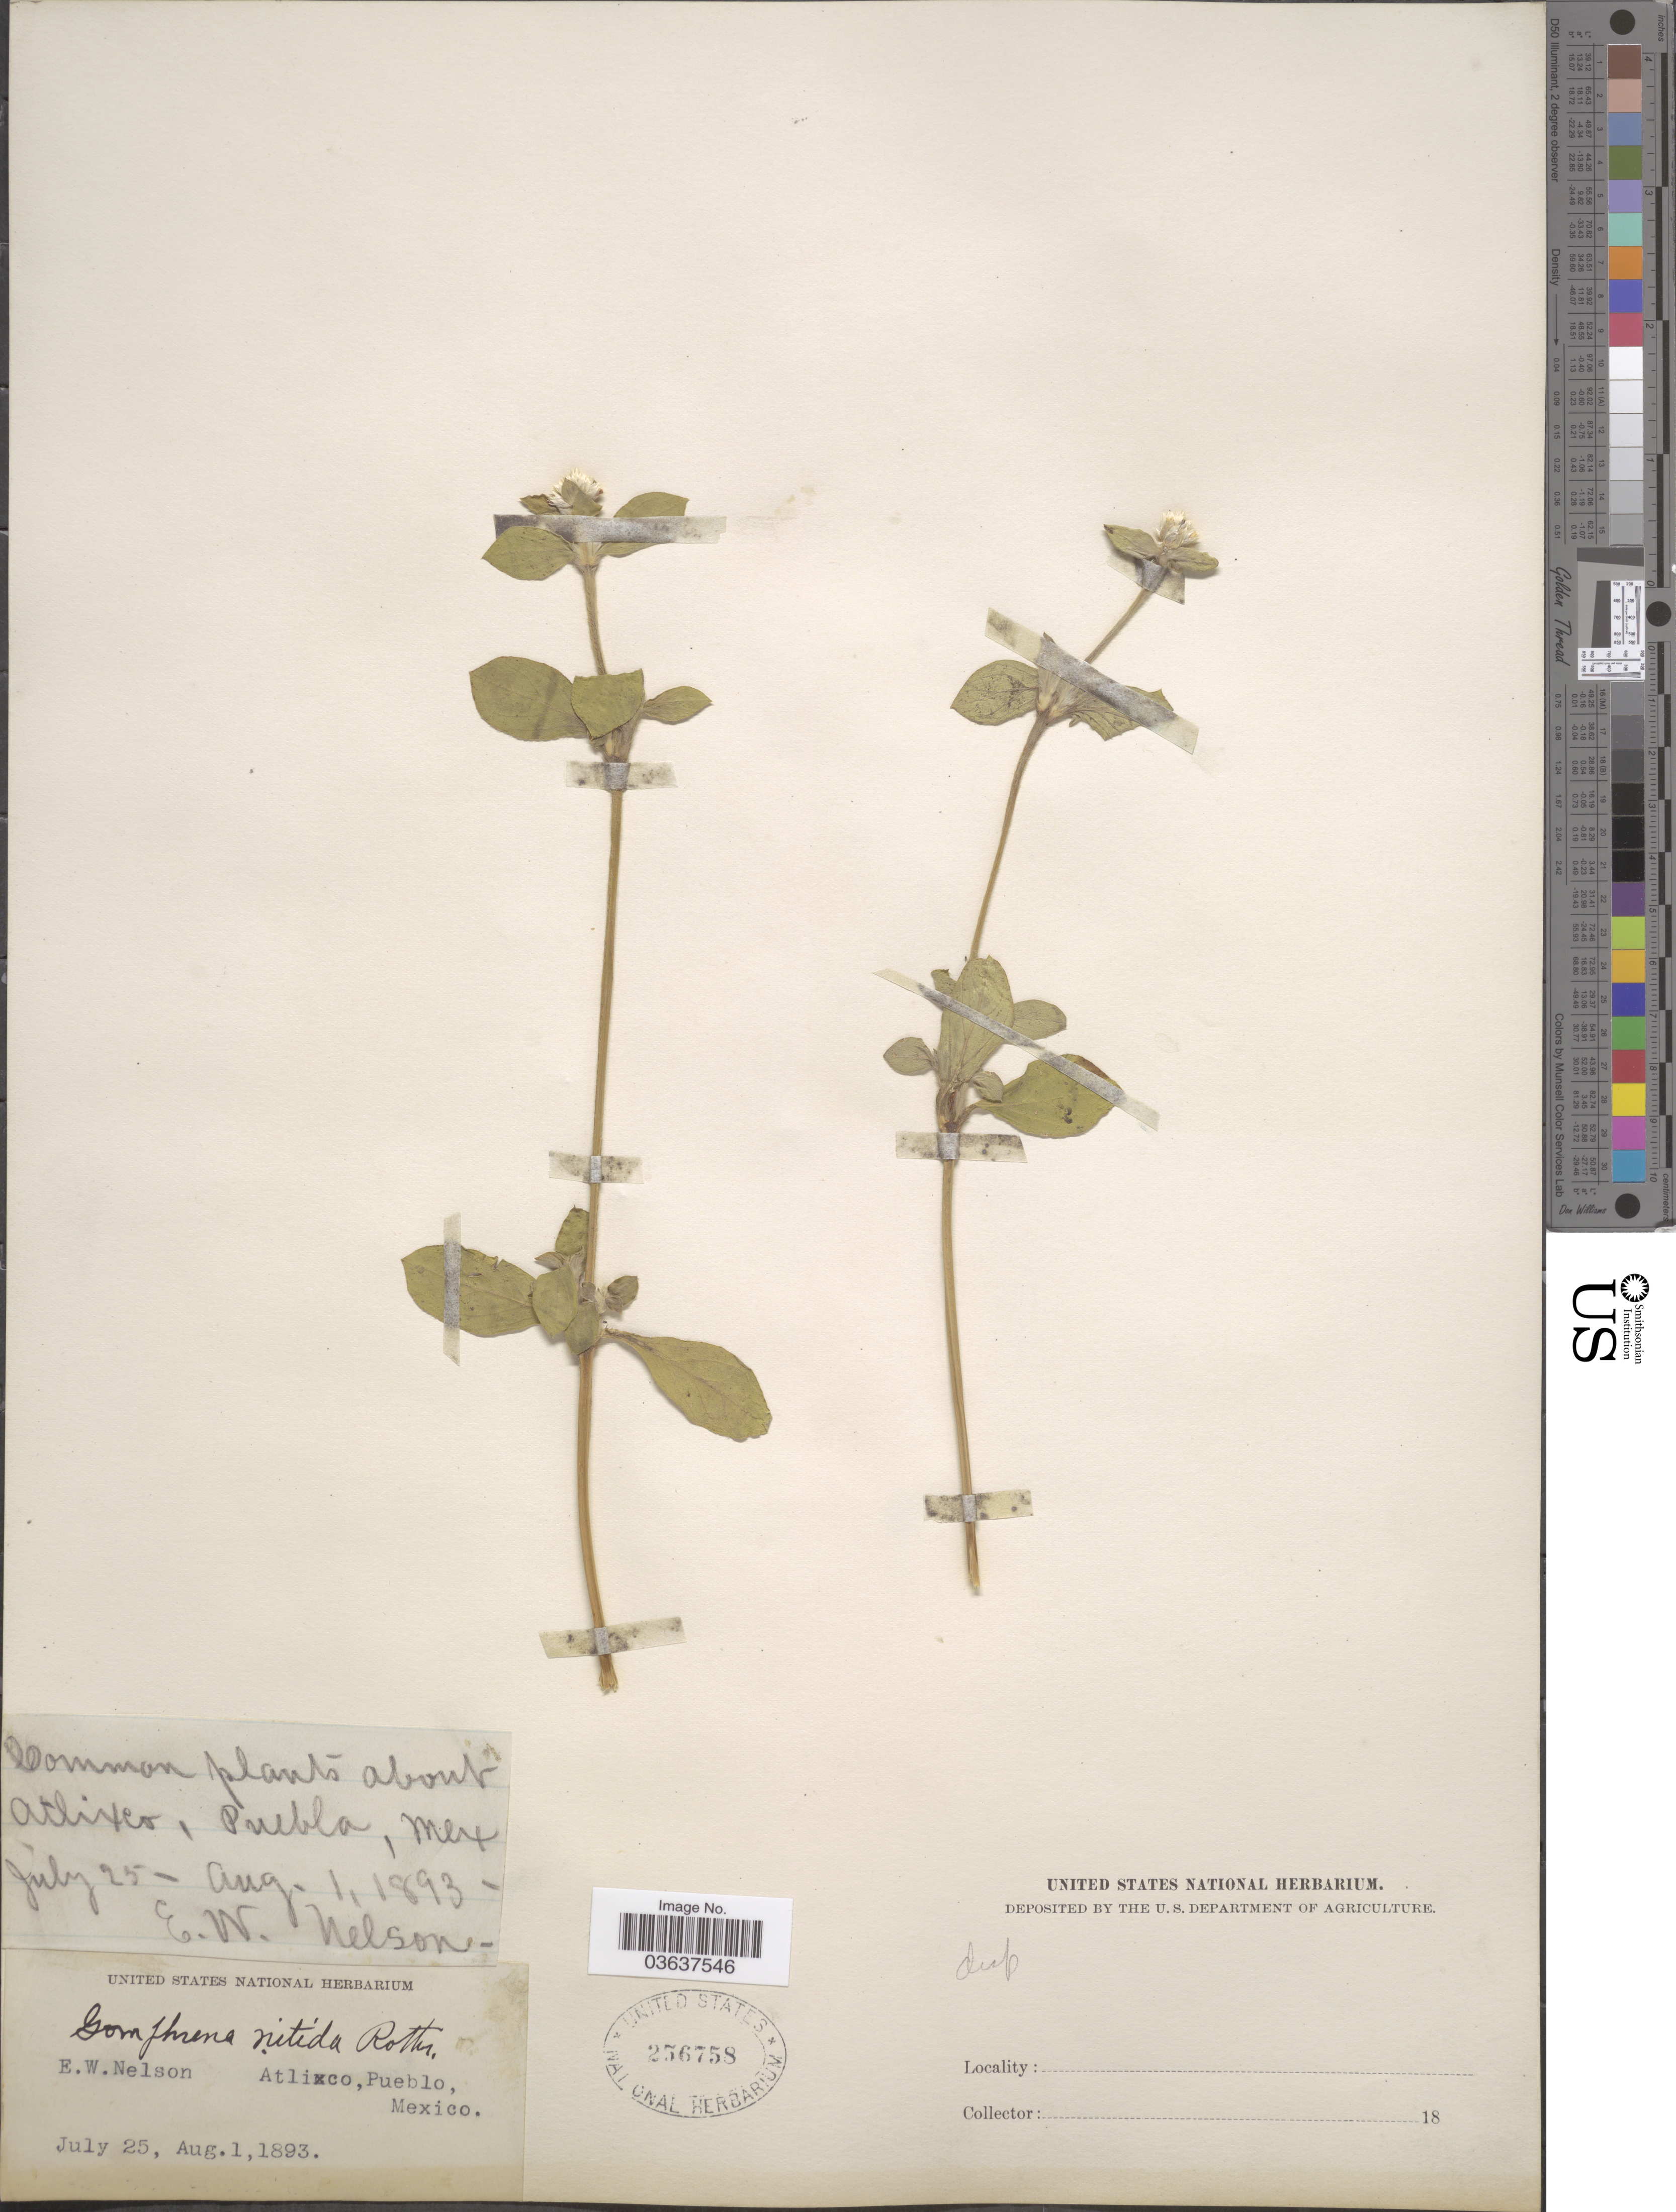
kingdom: Plantae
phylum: Tracheophyta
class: Magnoliopsida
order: Caryophyllales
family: Amaranthaceae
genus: Gomphrena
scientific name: Gomphrena dispersa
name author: Standl.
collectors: E. W. Nelson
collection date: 1893-07-25/1893-08-01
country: Mexico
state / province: Puebla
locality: About Atlixco.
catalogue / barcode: US 256758